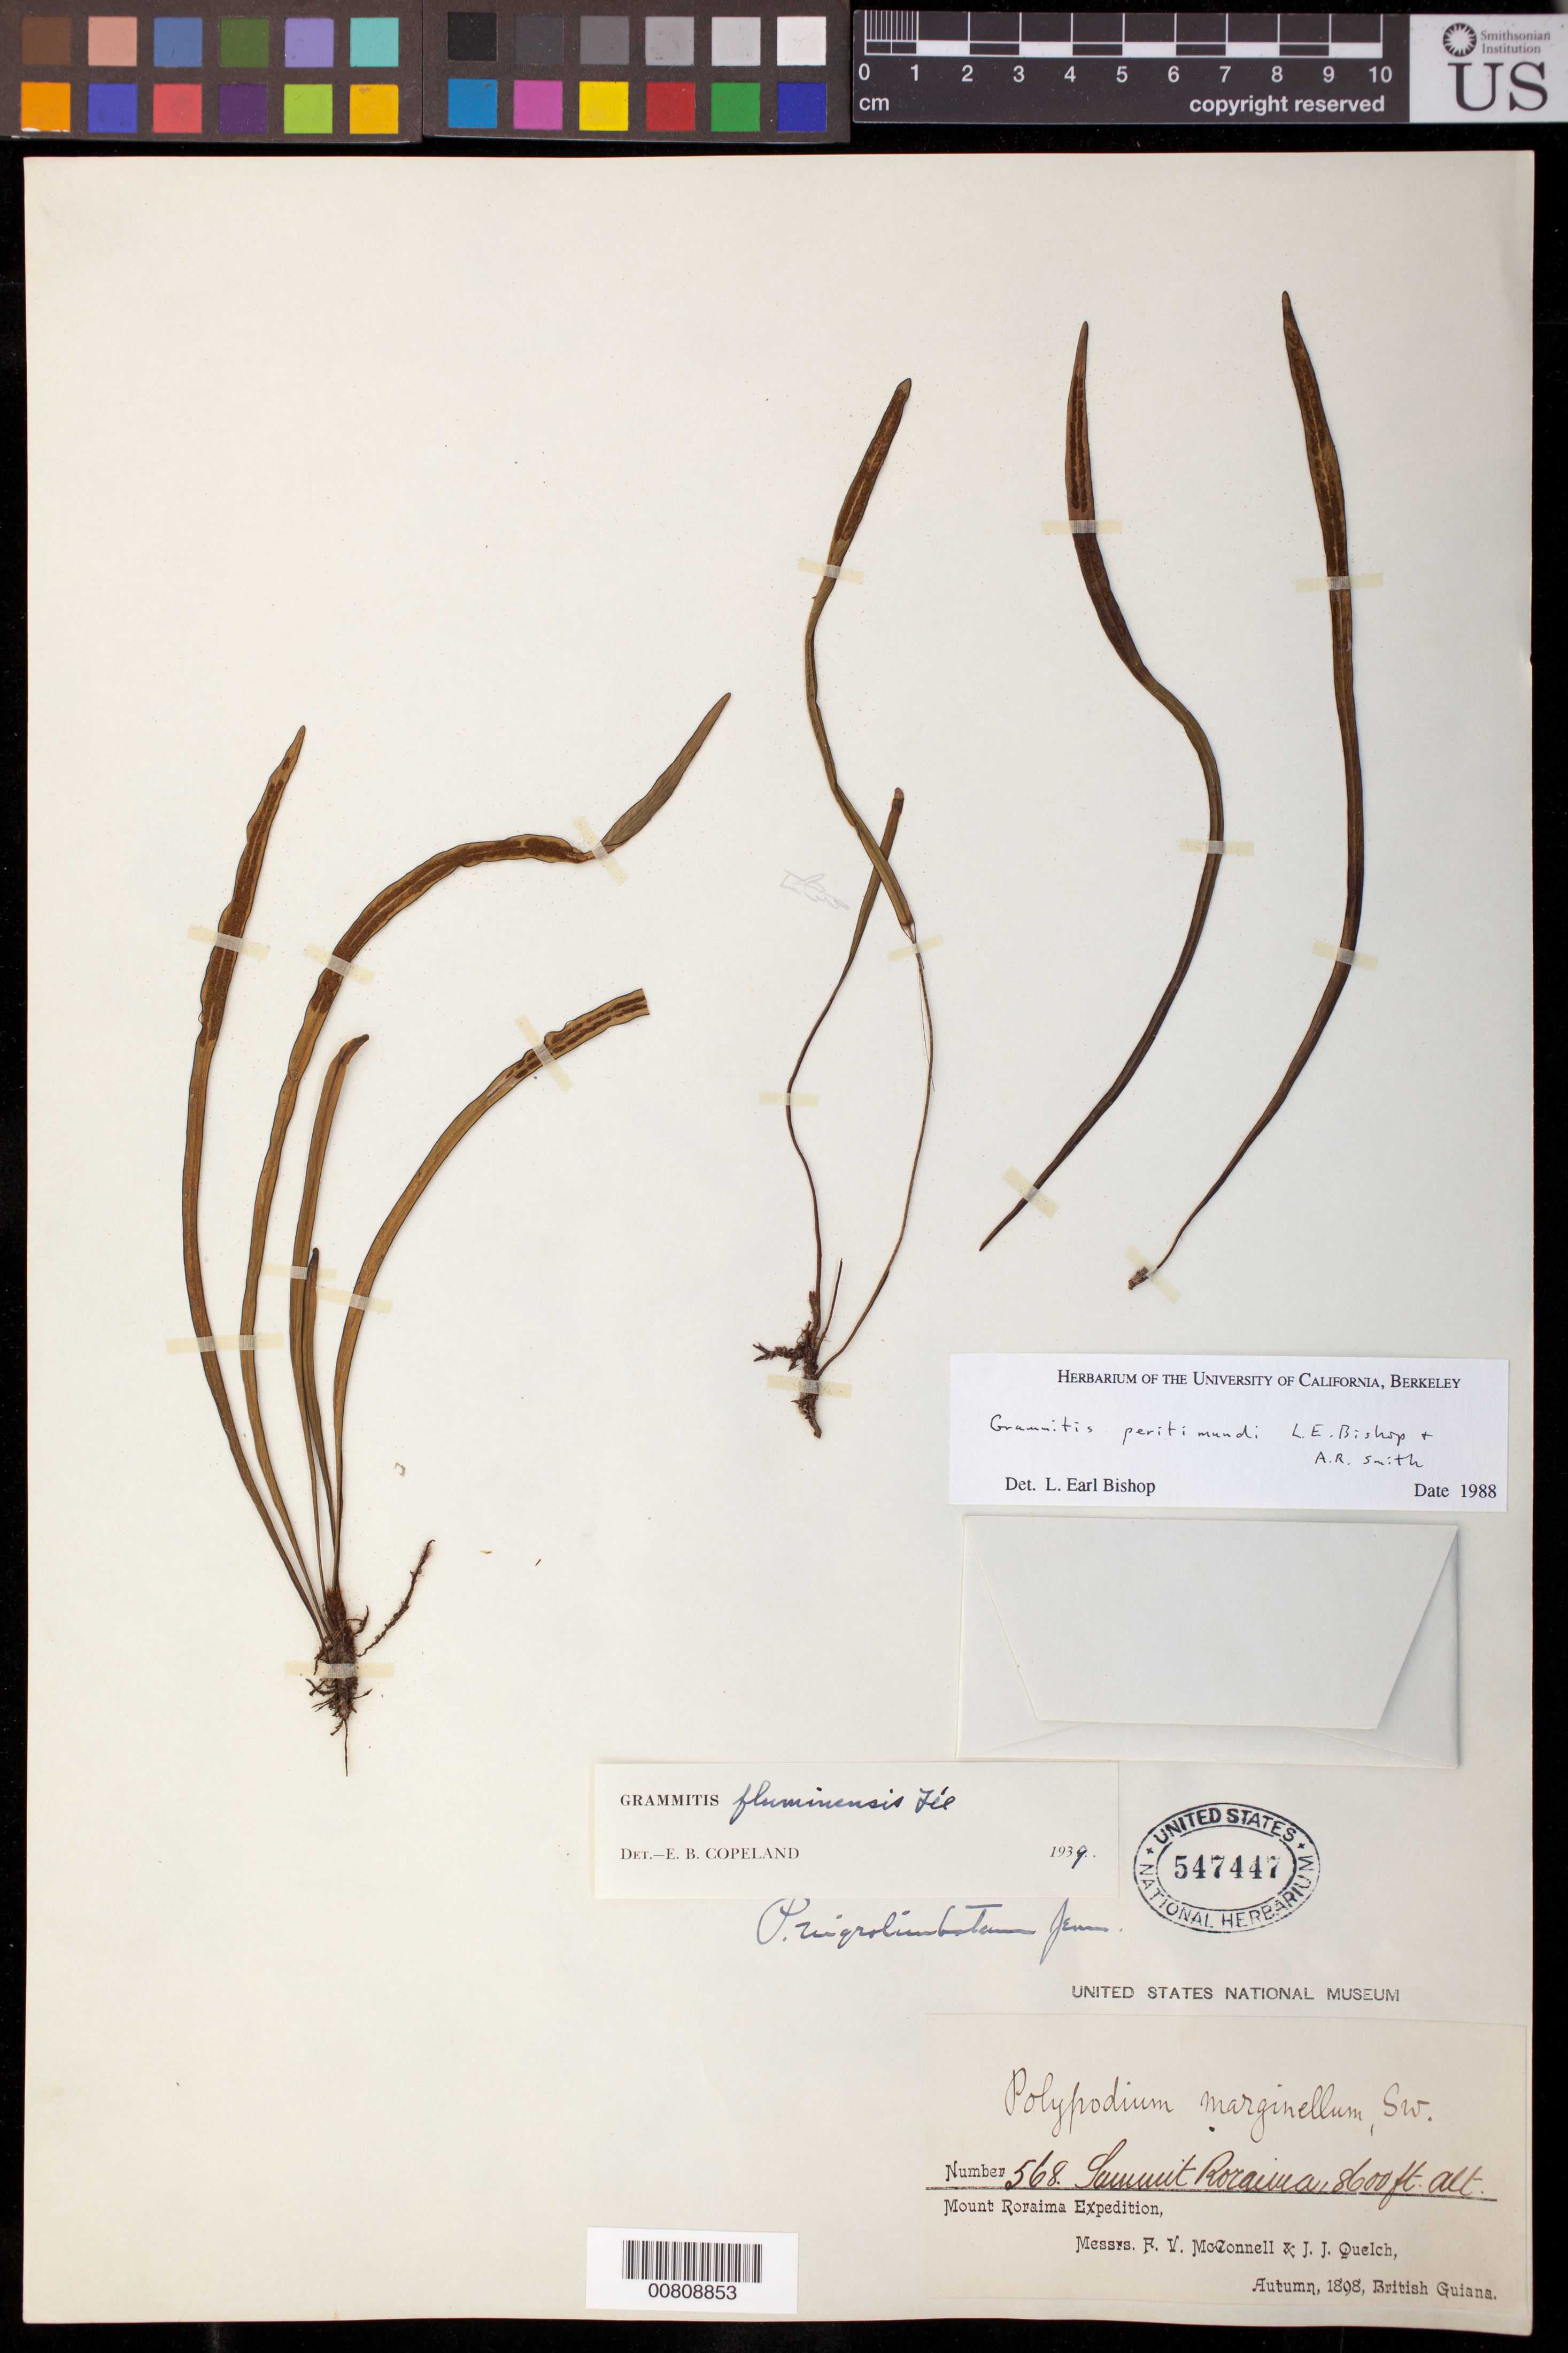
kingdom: Plantae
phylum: Tracheophyta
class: Polypodiopsida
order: Polypodiales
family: Polypodiaceae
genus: Grammitis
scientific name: Grammitis peritimundi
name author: L.E. Bishop & A.R. Sm.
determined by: Bishop, L. E.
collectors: F. McConnell & J. Quelch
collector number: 568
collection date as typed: Autumn 1898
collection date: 1898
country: Guyana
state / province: Cuyuni-Mazaruni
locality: Mt. Roraima, summit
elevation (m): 2621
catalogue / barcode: US 547447